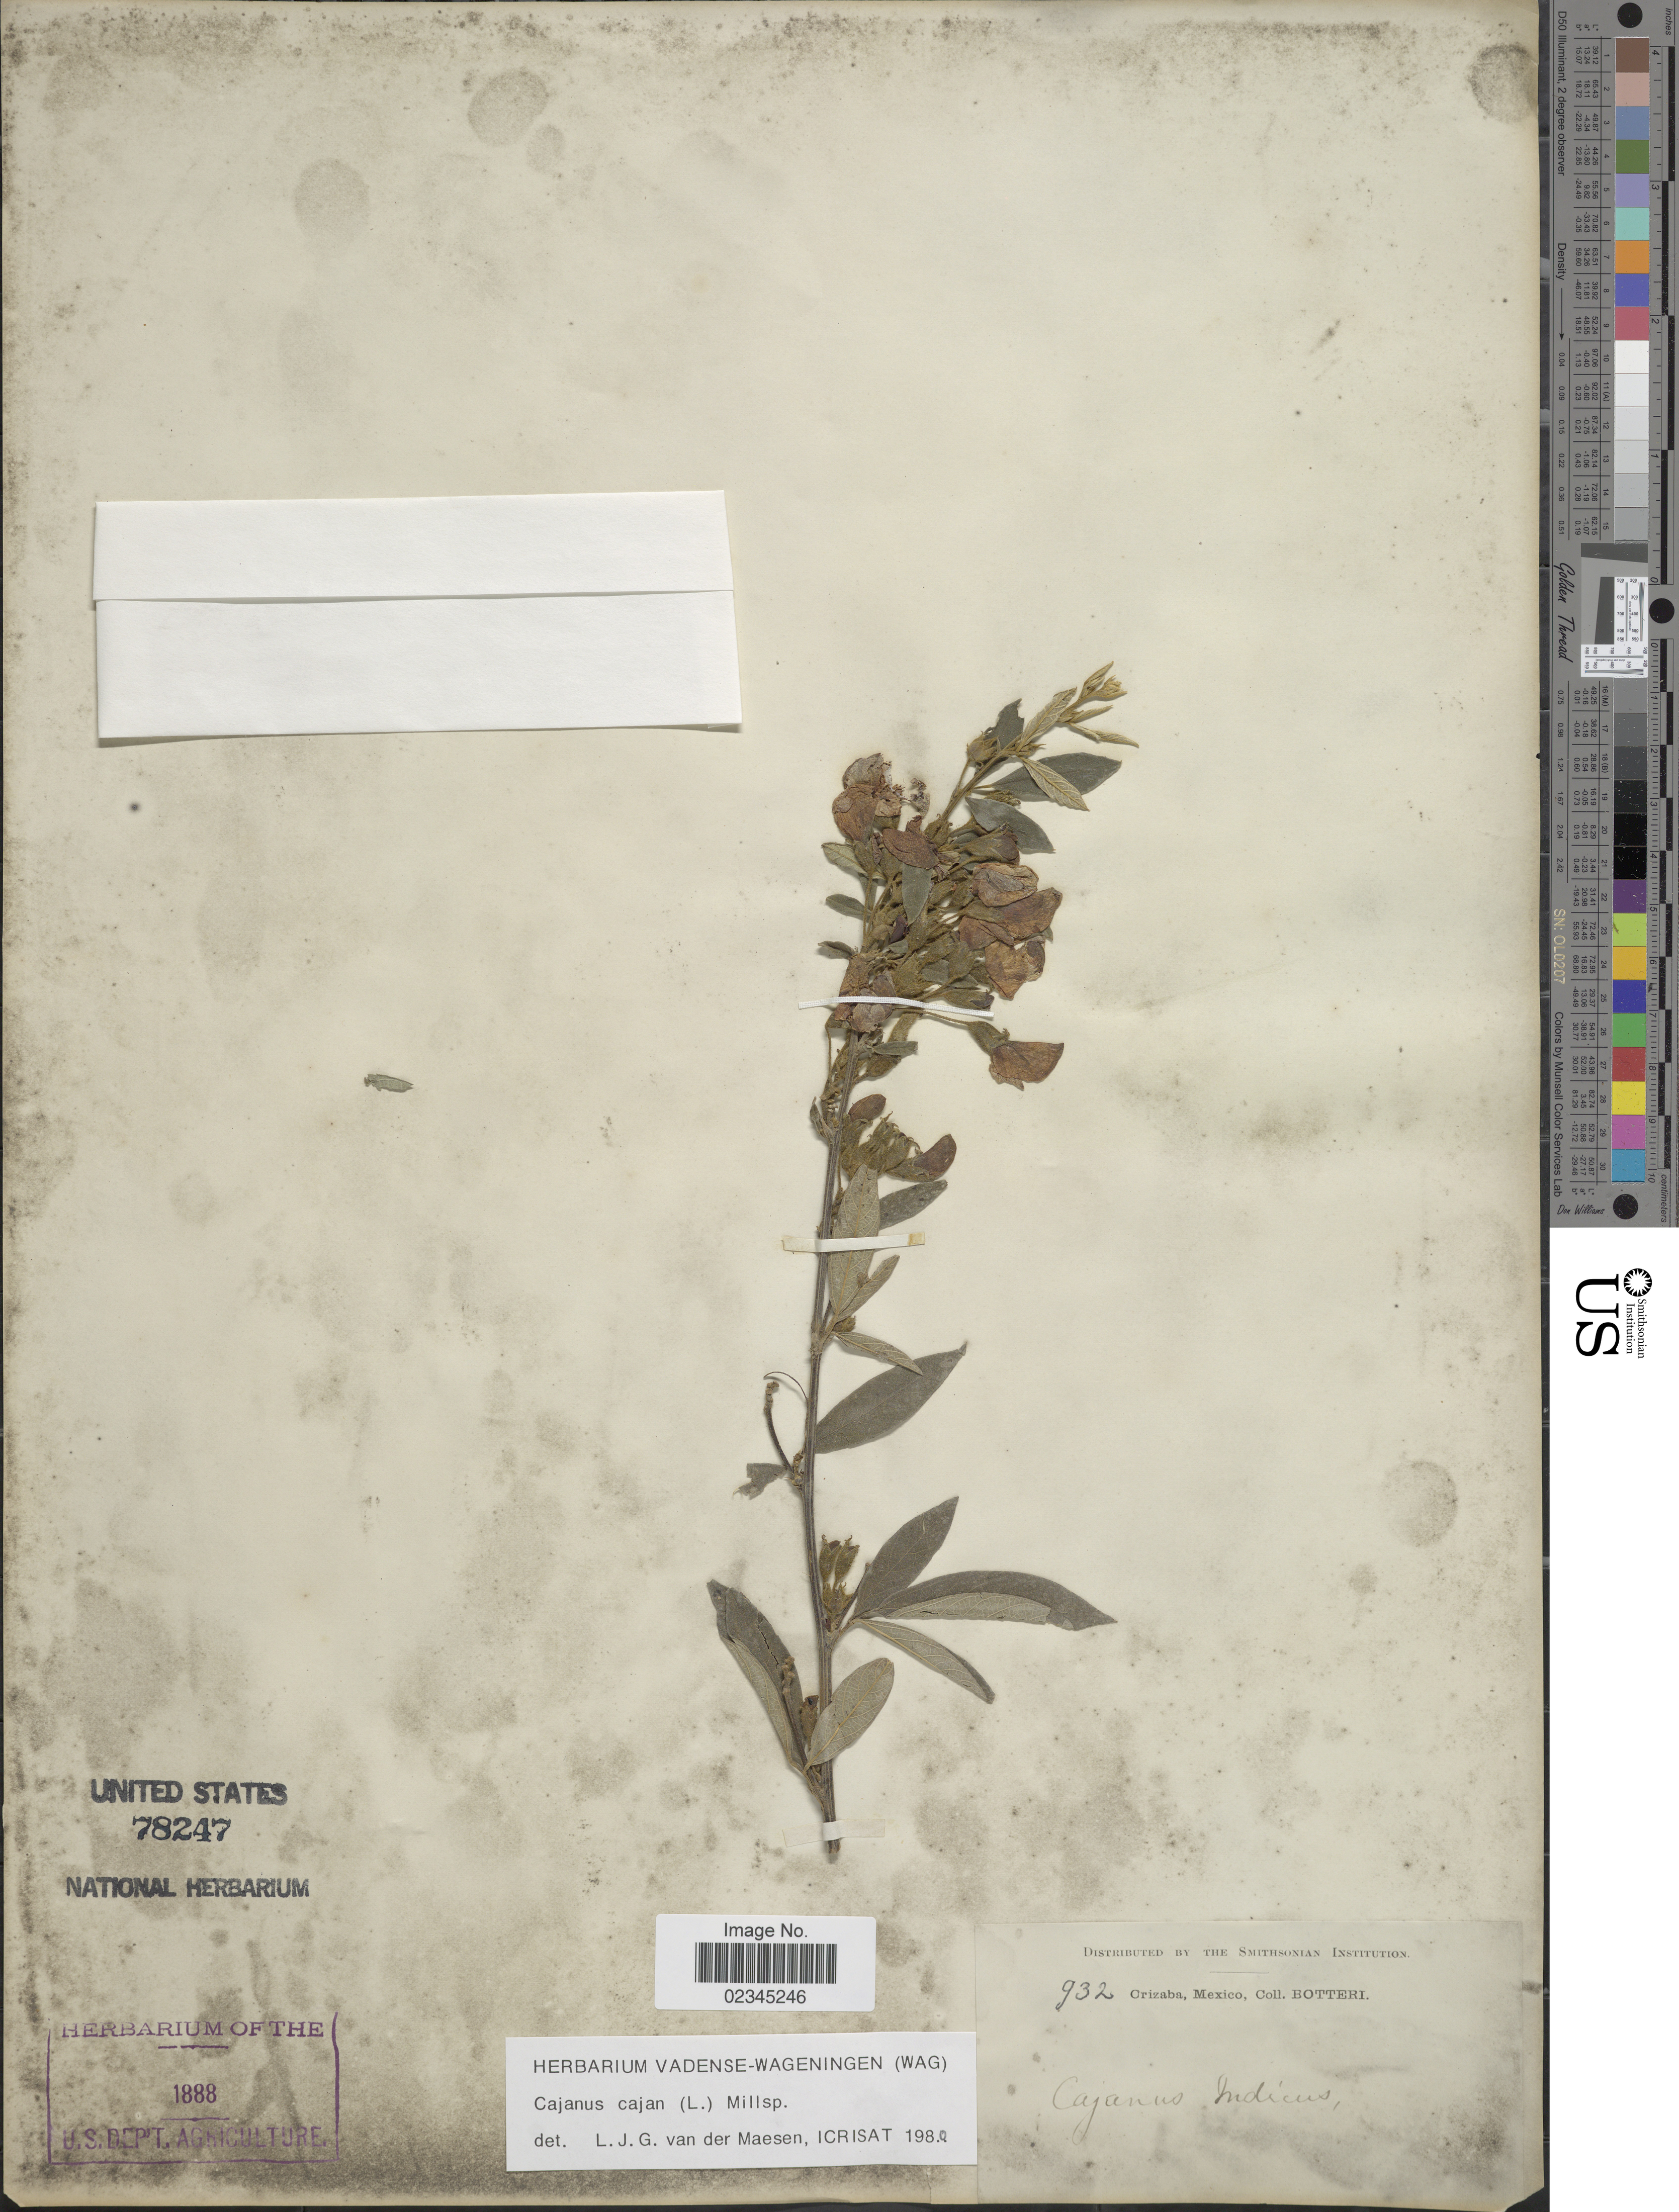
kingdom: Plantae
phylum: Tracheophyta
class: Magnoliopsida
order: Fabales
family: Fabaceae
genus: Cajanus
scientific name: Cajanus cajan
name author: (L.) Huth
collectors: -. Botteri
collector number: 932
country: Mexico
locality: Orizaba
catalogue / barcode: US 78247